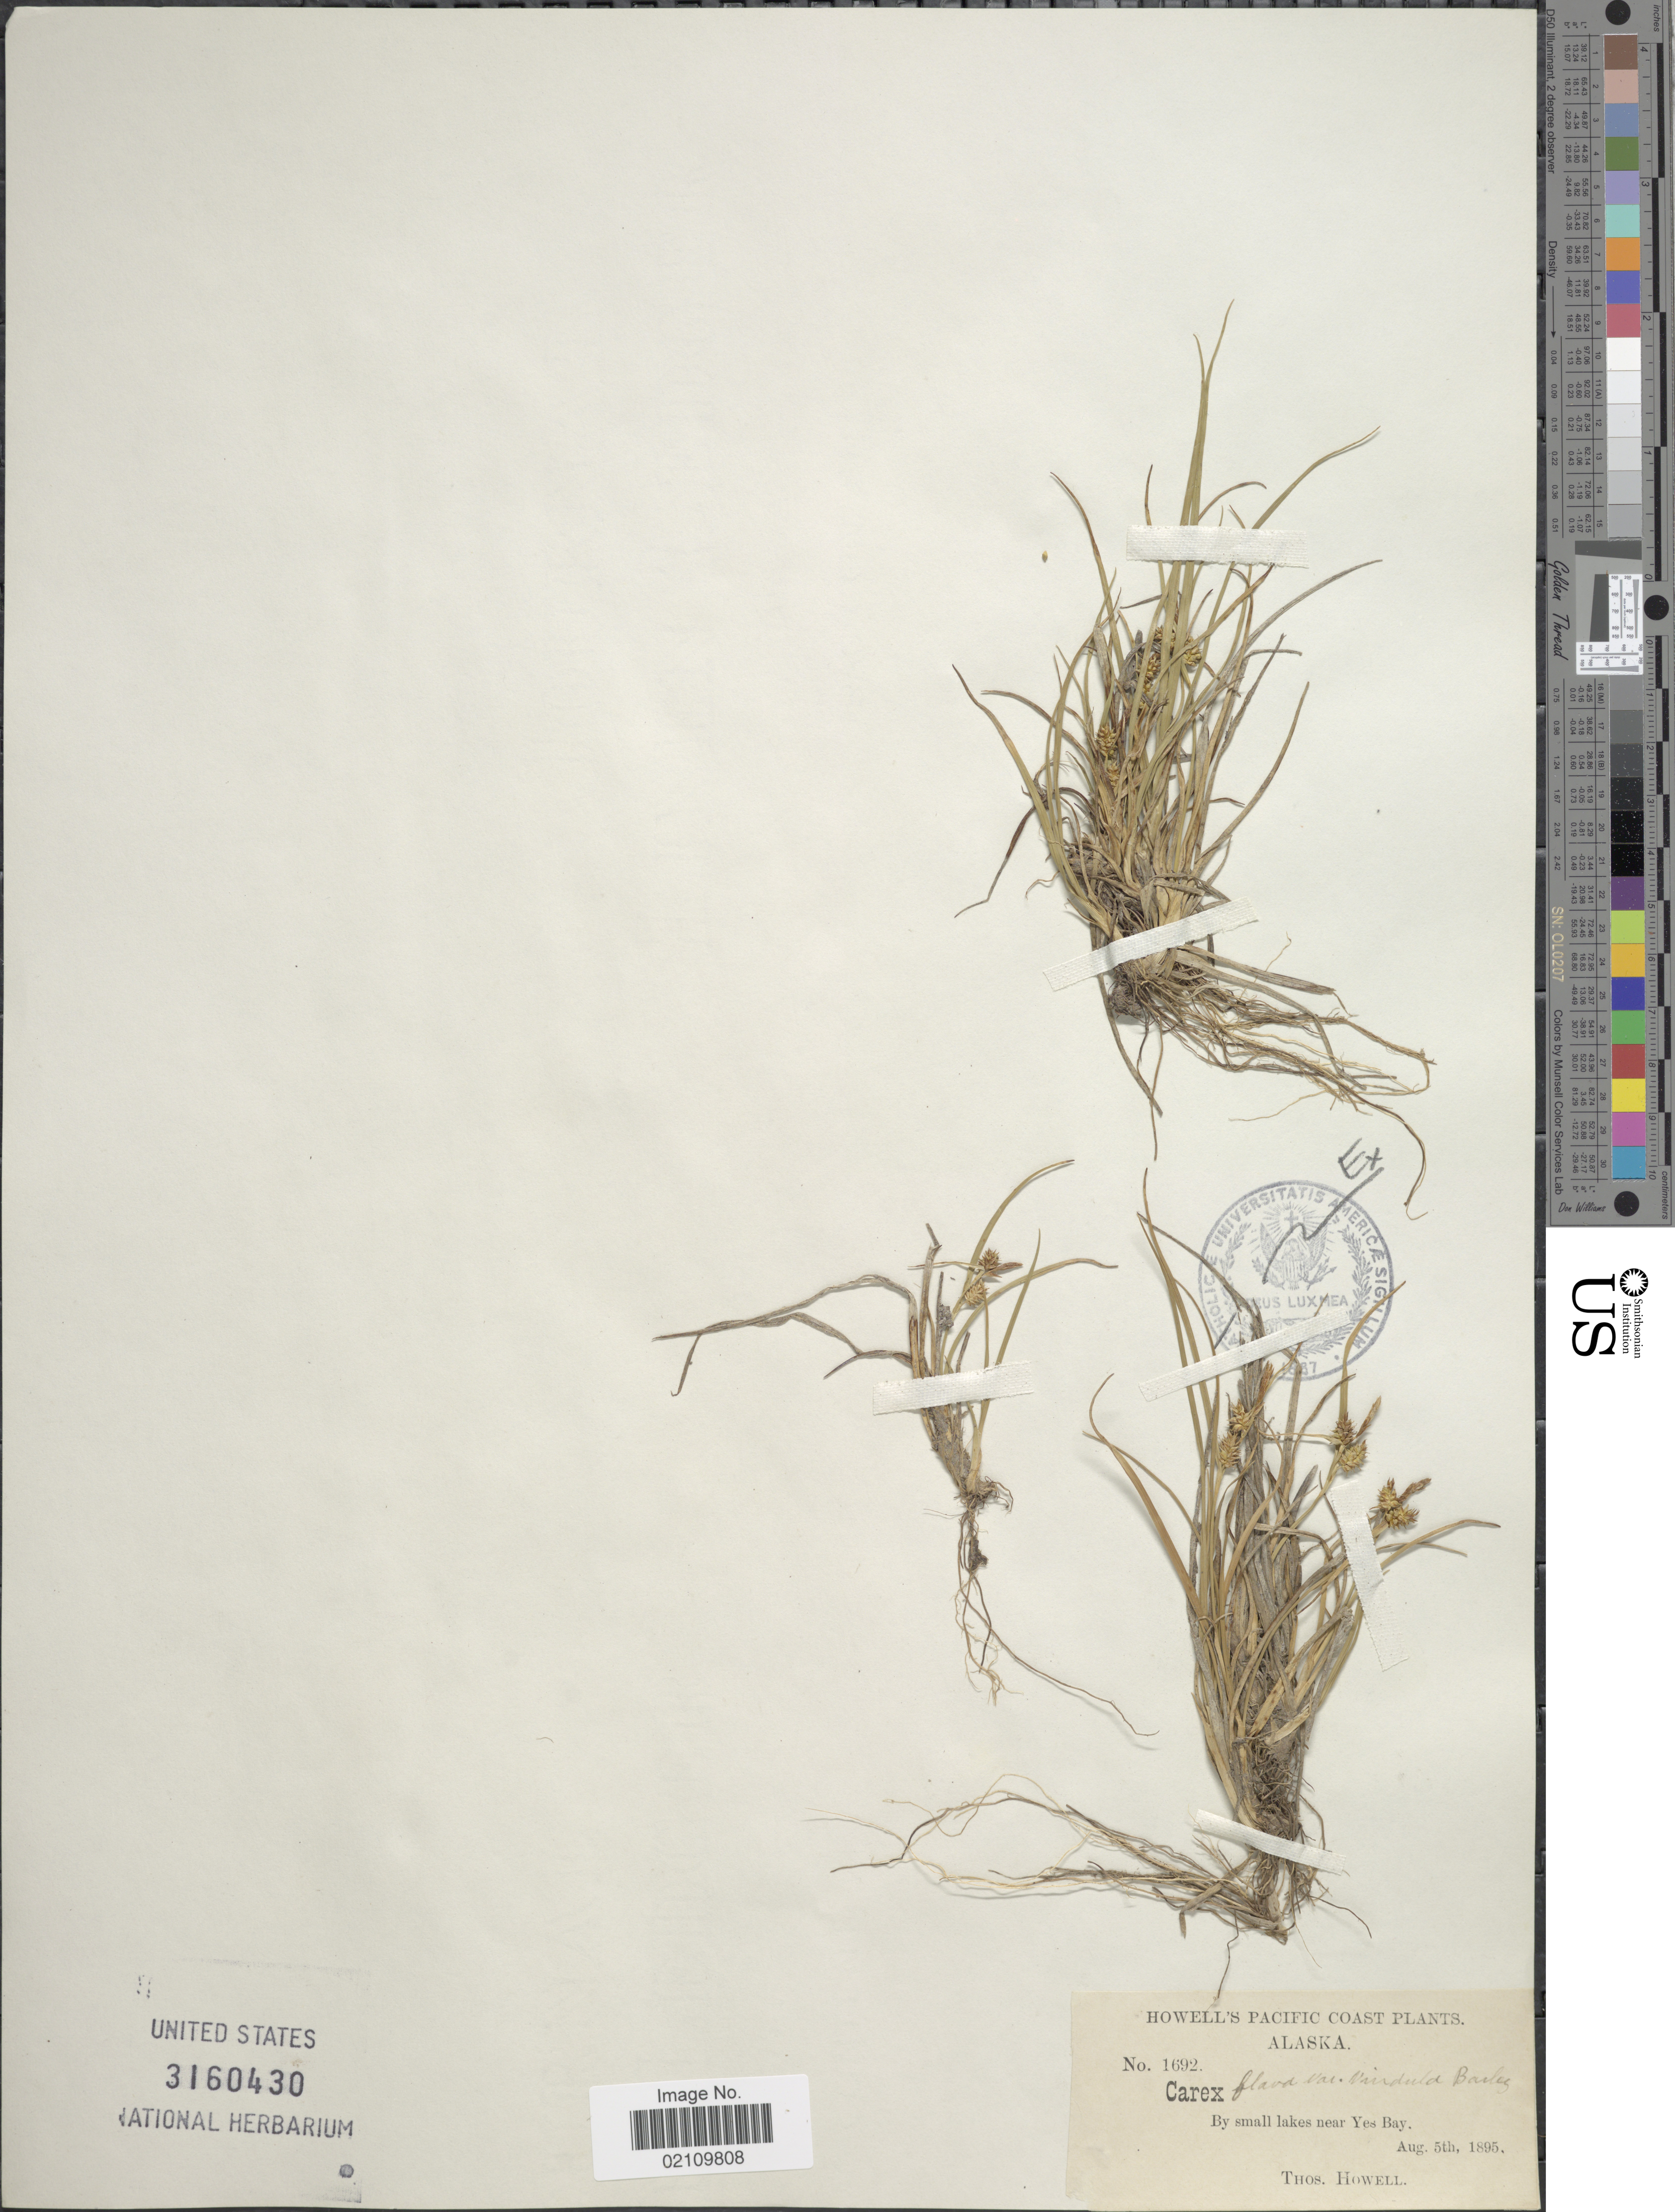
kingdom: Plantae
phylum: Tracheophyta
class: Liliopsida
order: Poales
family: Cyperaceae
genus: Carex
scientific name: Carex flava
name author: L.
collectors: T. Howell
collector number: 1692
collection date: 1895-08-05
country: United States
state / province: Alaska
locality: Pacific Coast. near Yes Bay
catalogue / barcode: US 3160430